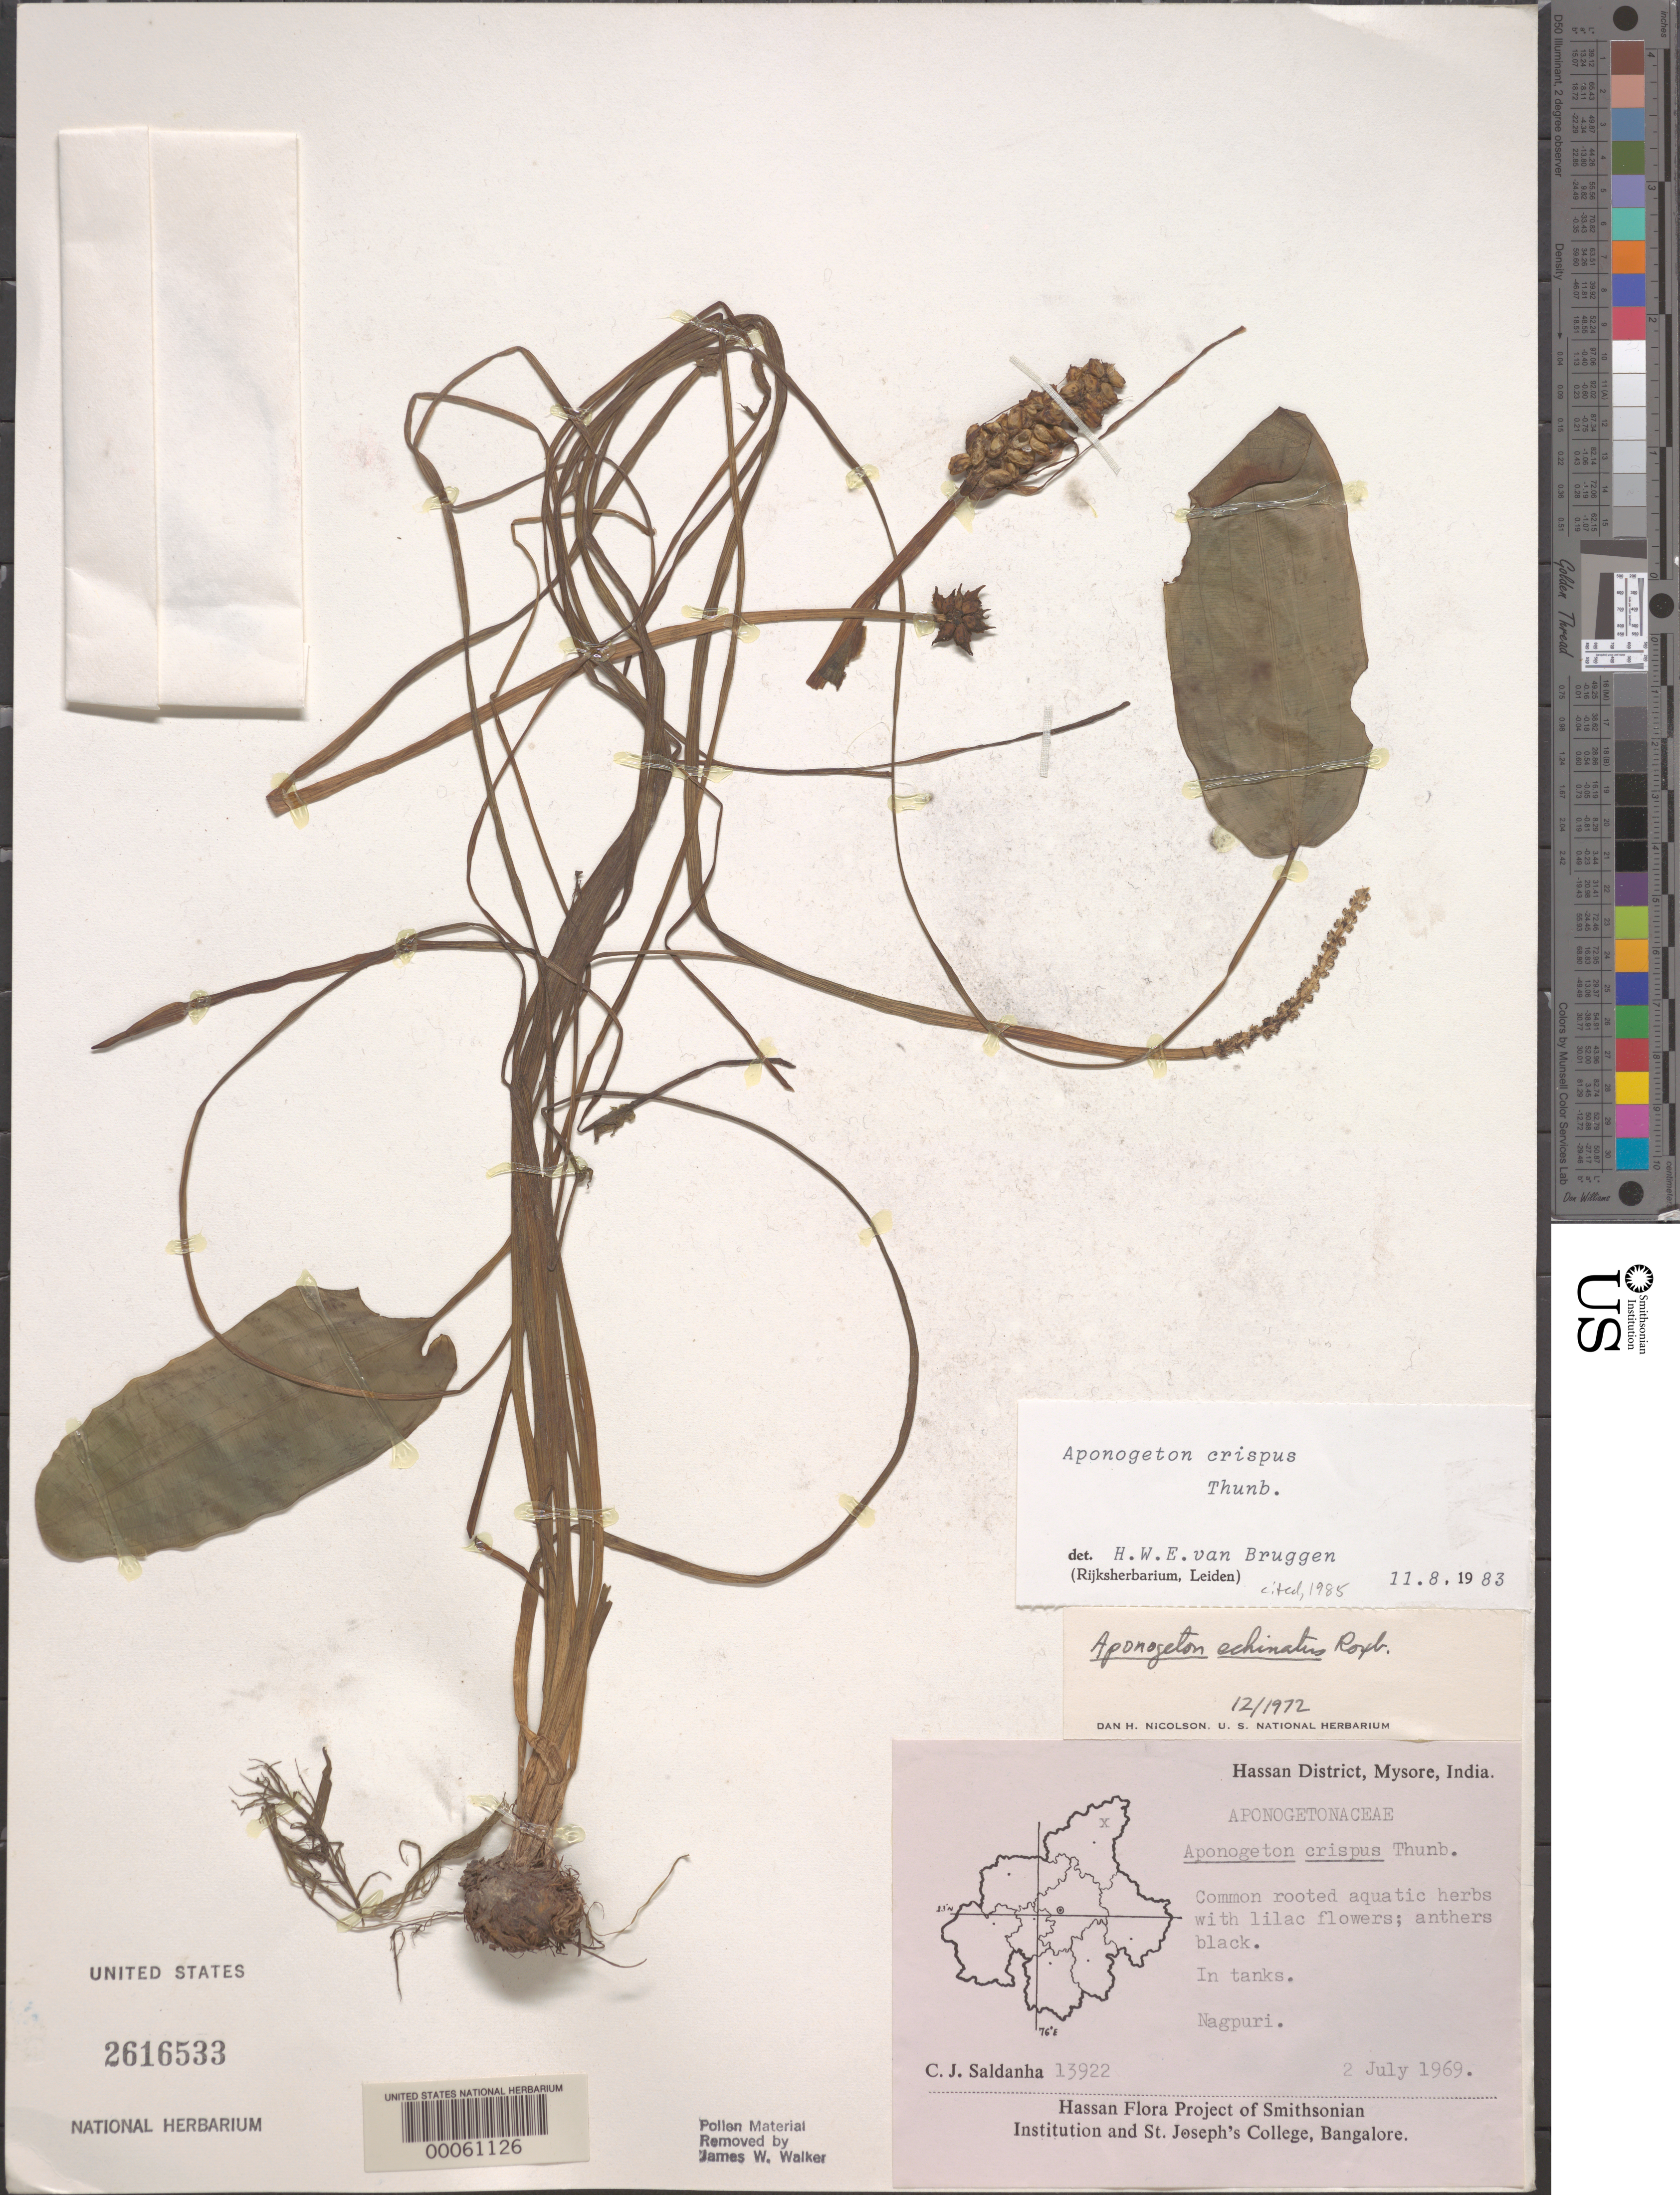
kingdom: Plantae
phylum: Tracheophyta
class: Liliopsida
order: Alismatales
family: Aponogetonaceae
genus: Aponogeton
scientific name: Aponogeton crispus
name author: Thunb.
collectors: C. J. Saldanha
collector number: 13922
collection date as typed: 02 Jul 1969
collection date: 1969-07-02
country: India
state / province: Karnataka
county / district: Hassan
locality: In tanks. nagpuri, mysore state [mysore state = karnataka.]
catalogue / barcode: US 2616533